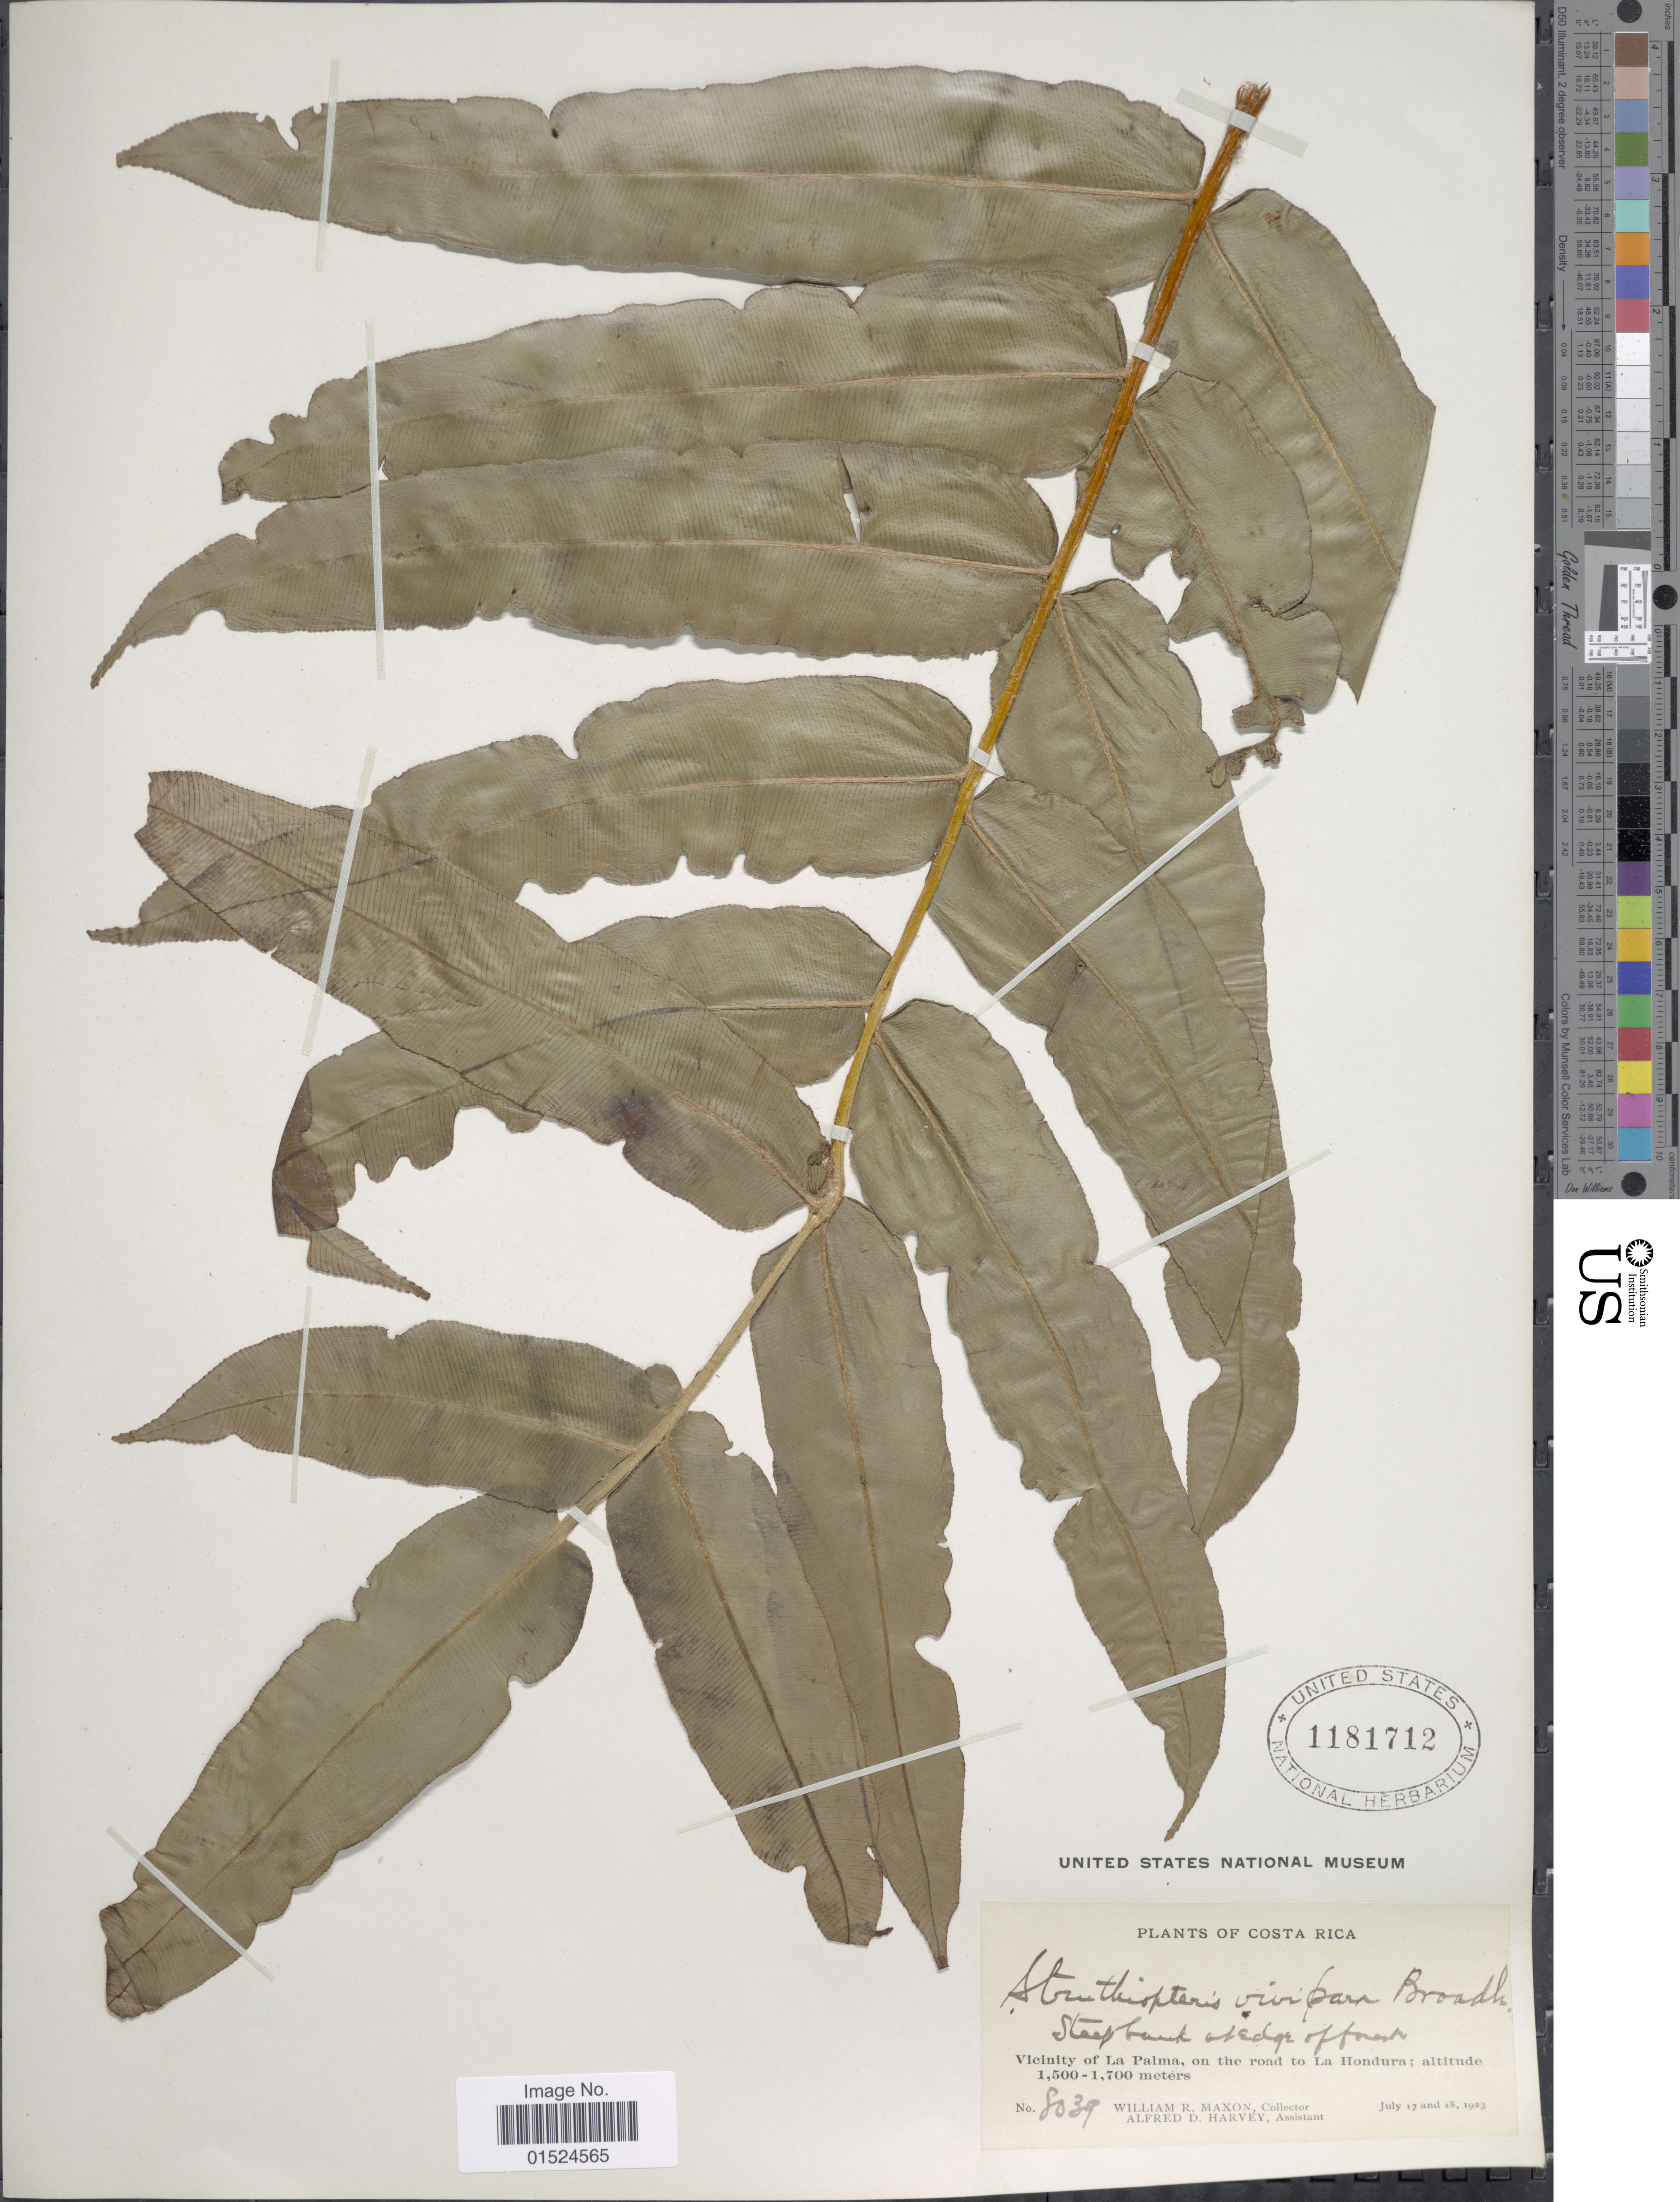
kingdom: Plantae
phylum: Tracheophyta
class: Polypodiopsida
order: Polypodiales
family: Blechnaceae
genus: Blechnum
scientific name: Blechnum viviparum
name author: (Broadh.) C. Chr.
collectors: W. R. Maxon & A. D. Harvey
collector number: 8039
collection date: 1923-07-17/1923-07-18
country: Costa Rica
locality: Vicinity of La Palma, on the road to La Hondura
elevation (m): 1500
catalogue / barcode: US 1181712